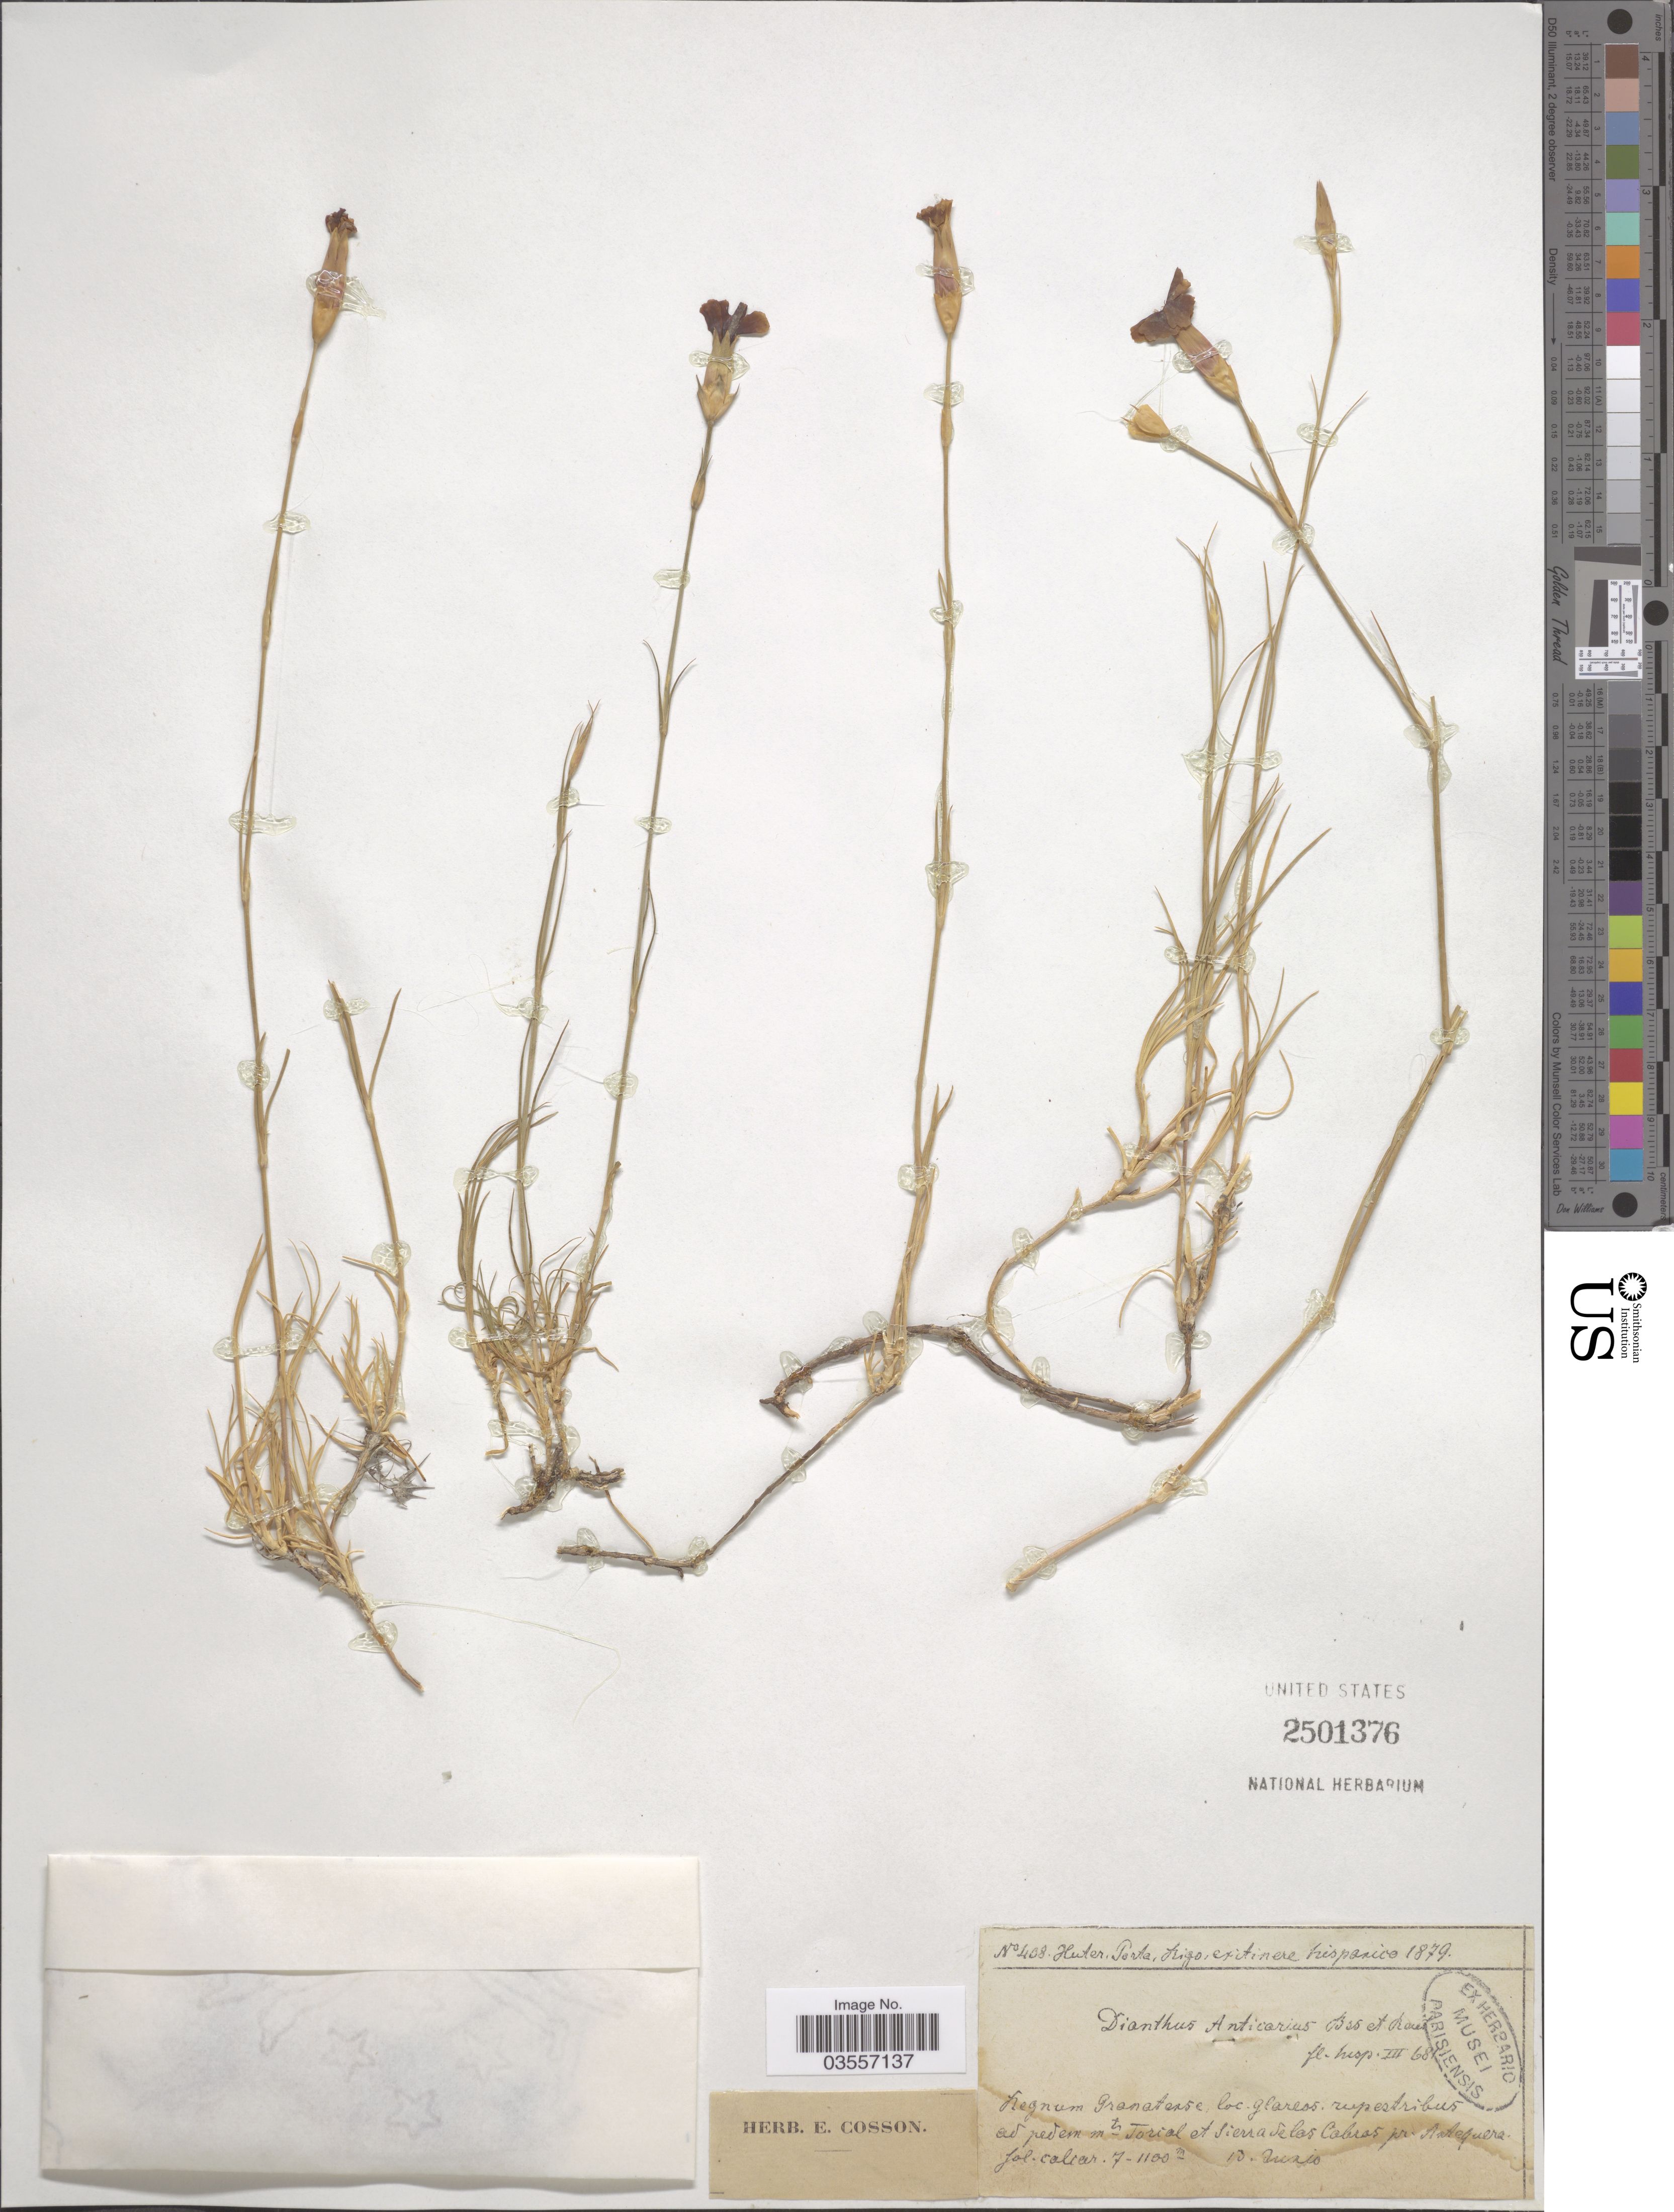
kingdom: Plantae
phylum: Tracheophyta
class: Magnoliopsida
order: Caryophyllales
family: Caryophyllaceae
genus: Dianthus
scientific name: Dianthus anticarius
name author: Boiss. & Reut.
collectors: -. Huter, -- Porta & -- Rigo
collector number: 408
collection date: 1879-06-13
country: Spain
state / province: Andalucia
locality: Regnum Granatense loc. glareos. rupestribus ad pedem mtr Torial et Sierra de las Cabras pr, Antequera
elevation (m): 700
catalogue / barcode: US 2501376